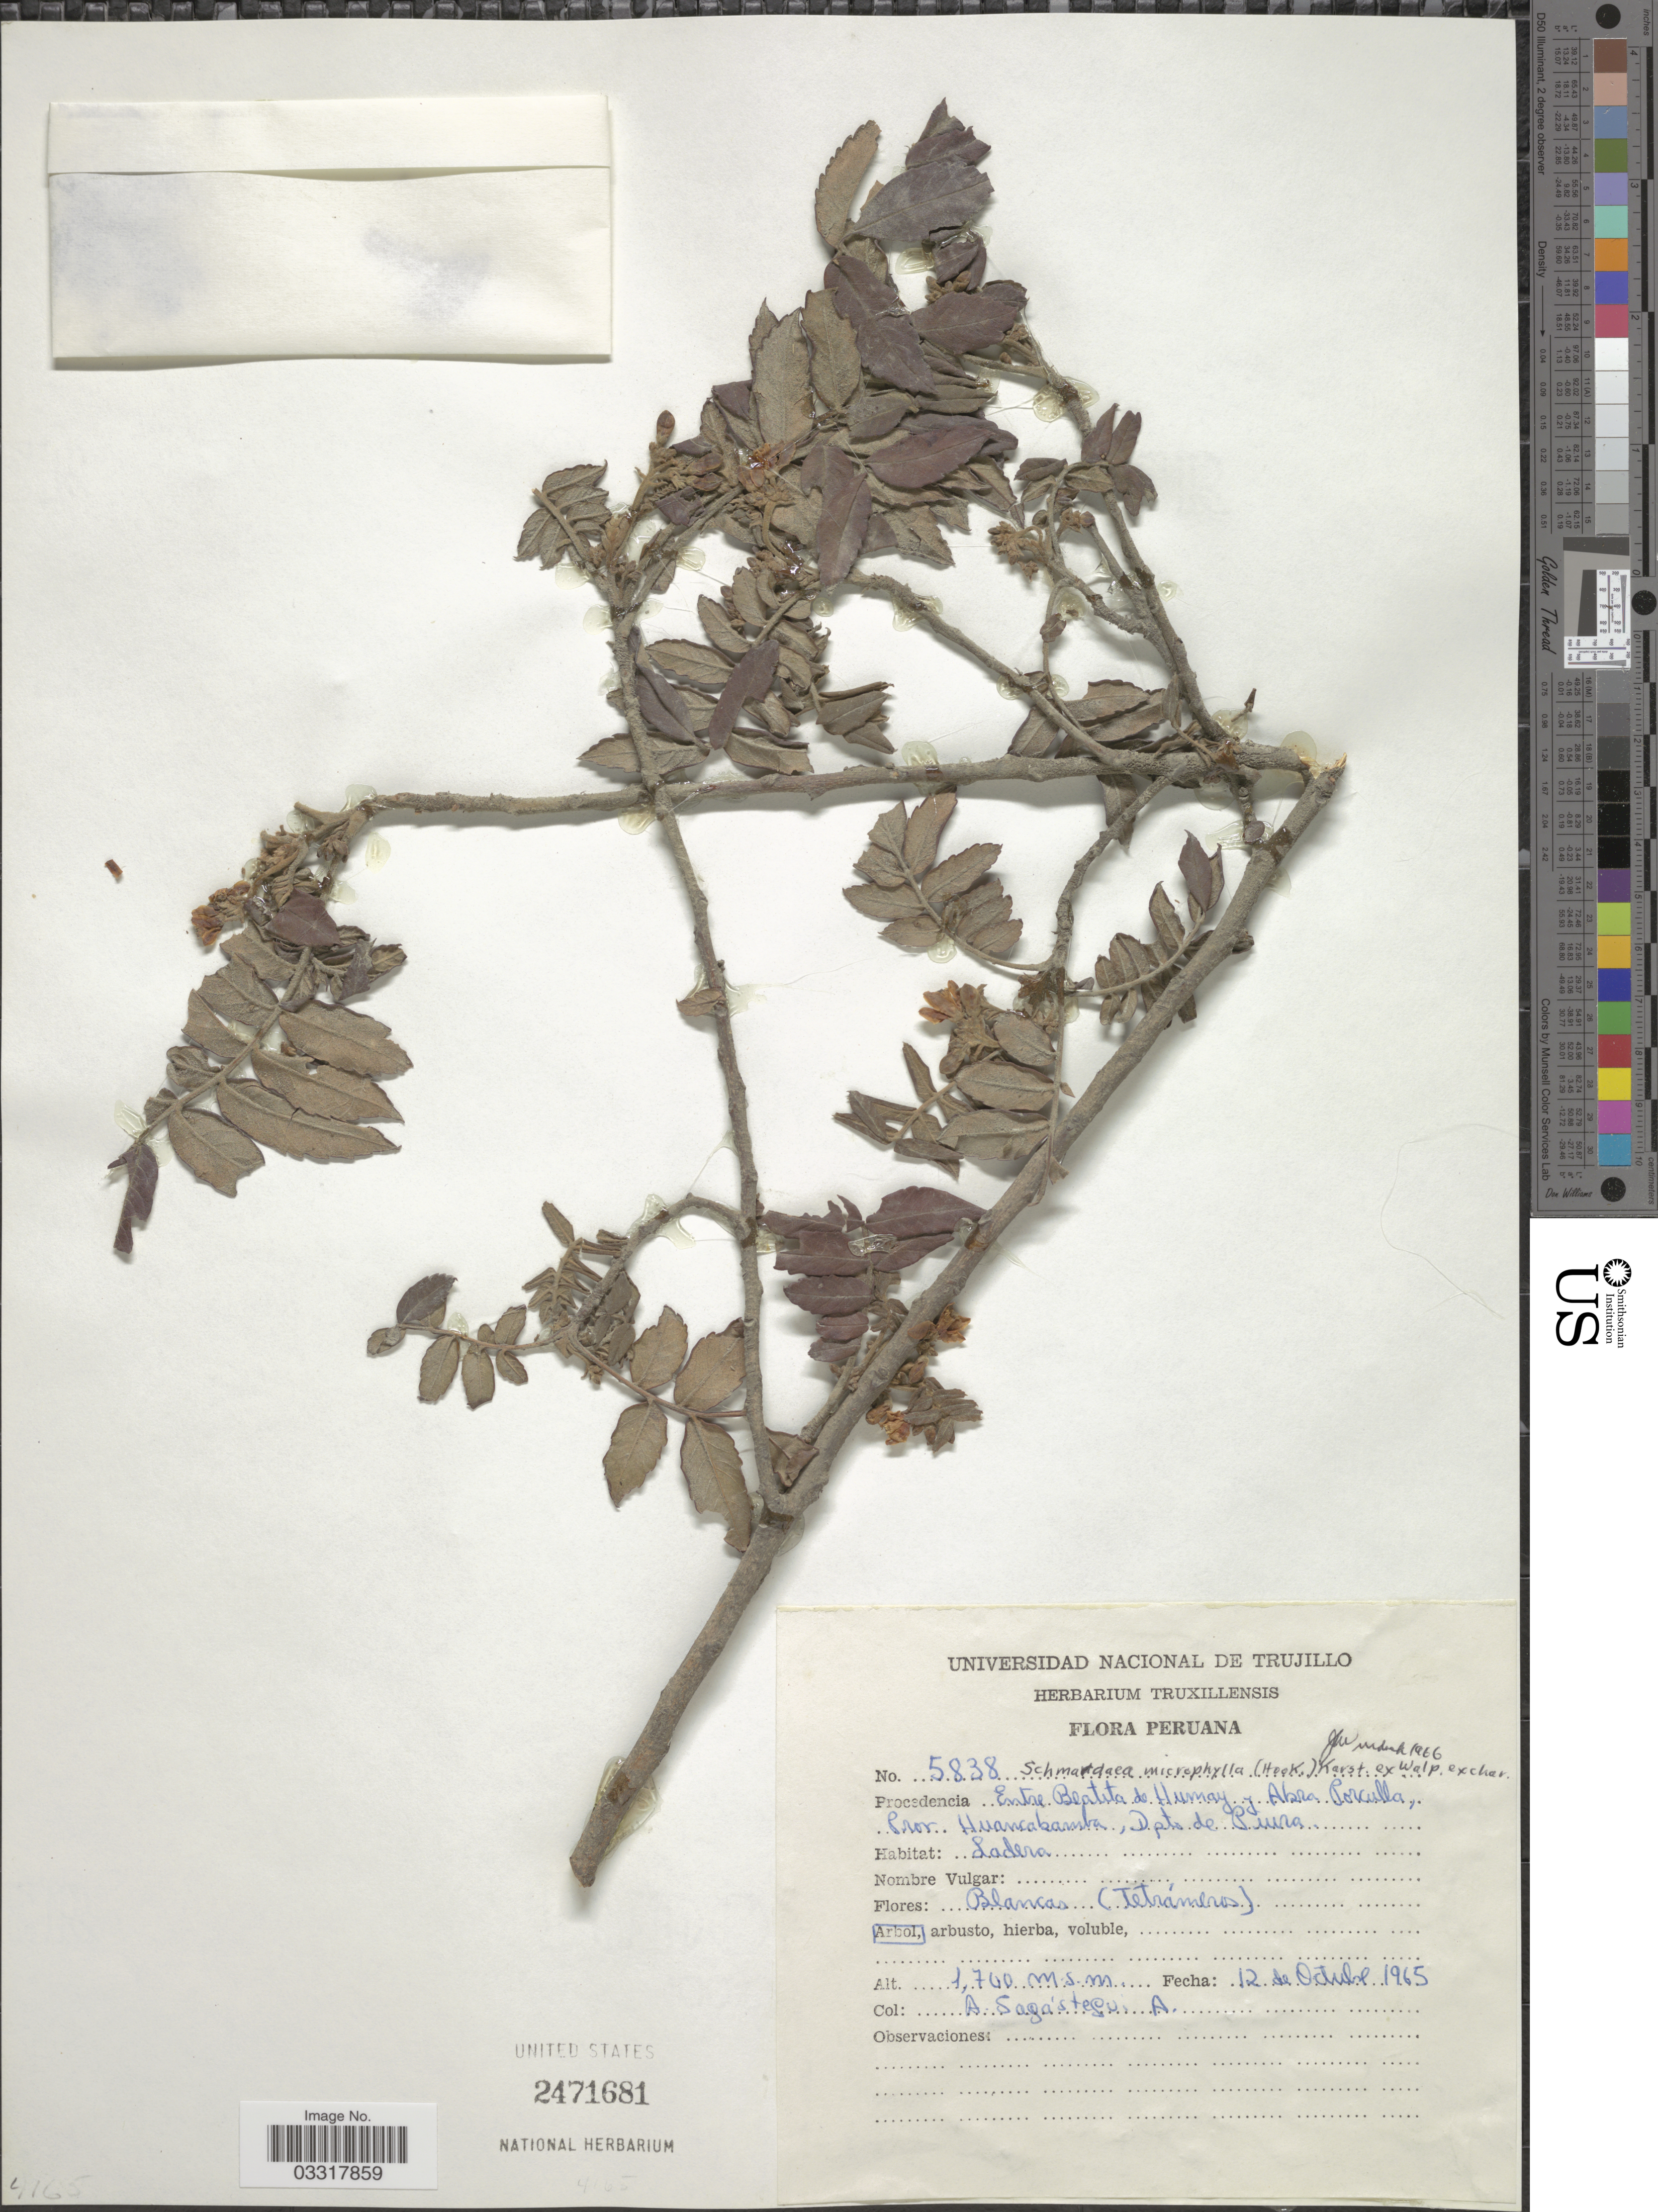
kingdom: Plantae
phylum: Tracheophyta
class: Magnoliopsida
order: Sapindales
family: Meliaceae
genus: Schmardaea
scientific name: Schmardaea microphylla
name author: (Hook.) H. Karst. ex Müll. Hal.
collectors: A. Sagástegui A.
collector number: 5838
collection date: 1965-10-12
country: Peru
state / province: Piura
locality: Entre Beatita de Humay y Abra Porculla, Prov. Huancabamba, Dpto. de Piura.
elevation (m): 1700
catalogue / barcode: US 2471681